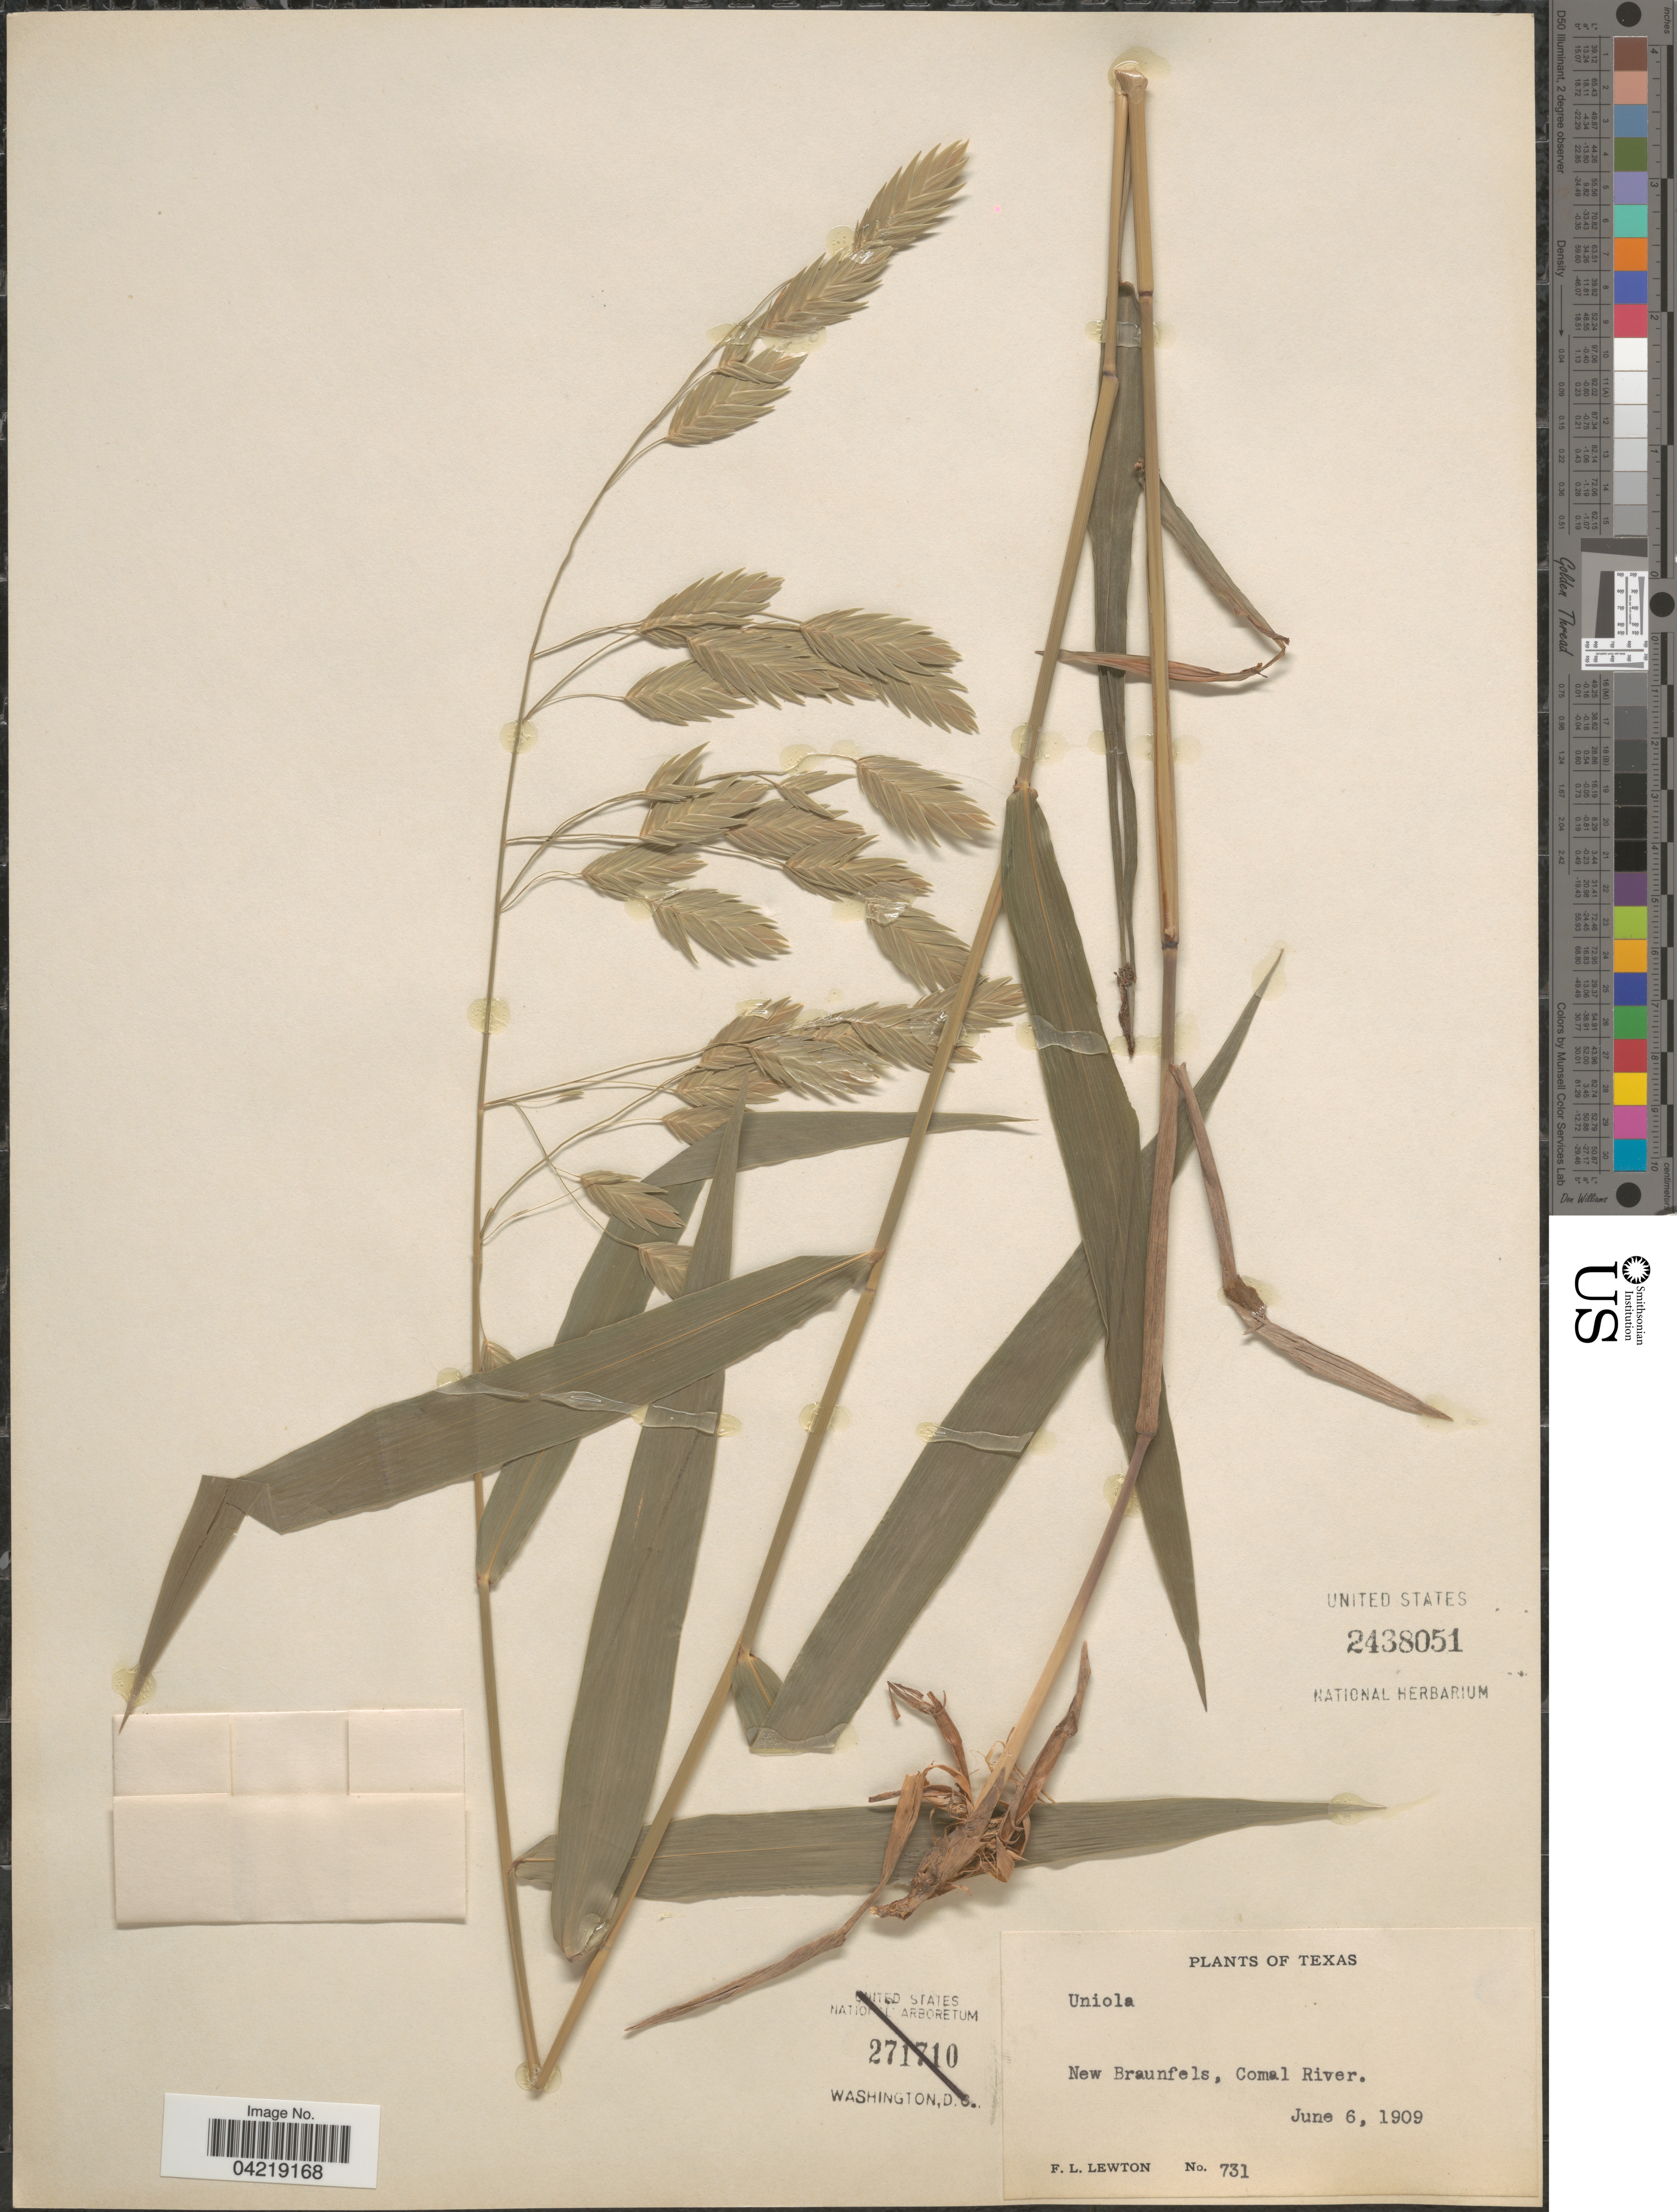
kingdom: Plantae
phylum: Tracheophyta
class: Liliopsida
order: Poales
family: Poaceae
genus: Chasmanthium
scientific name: Chasmanthium latifolium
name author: (Michx.) H.O. Yates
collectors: F. L. Lewton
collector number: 731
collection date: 1909-06-06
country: United States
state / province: Texas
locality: New Braunfels, Comal River.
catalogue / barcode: US 2438051